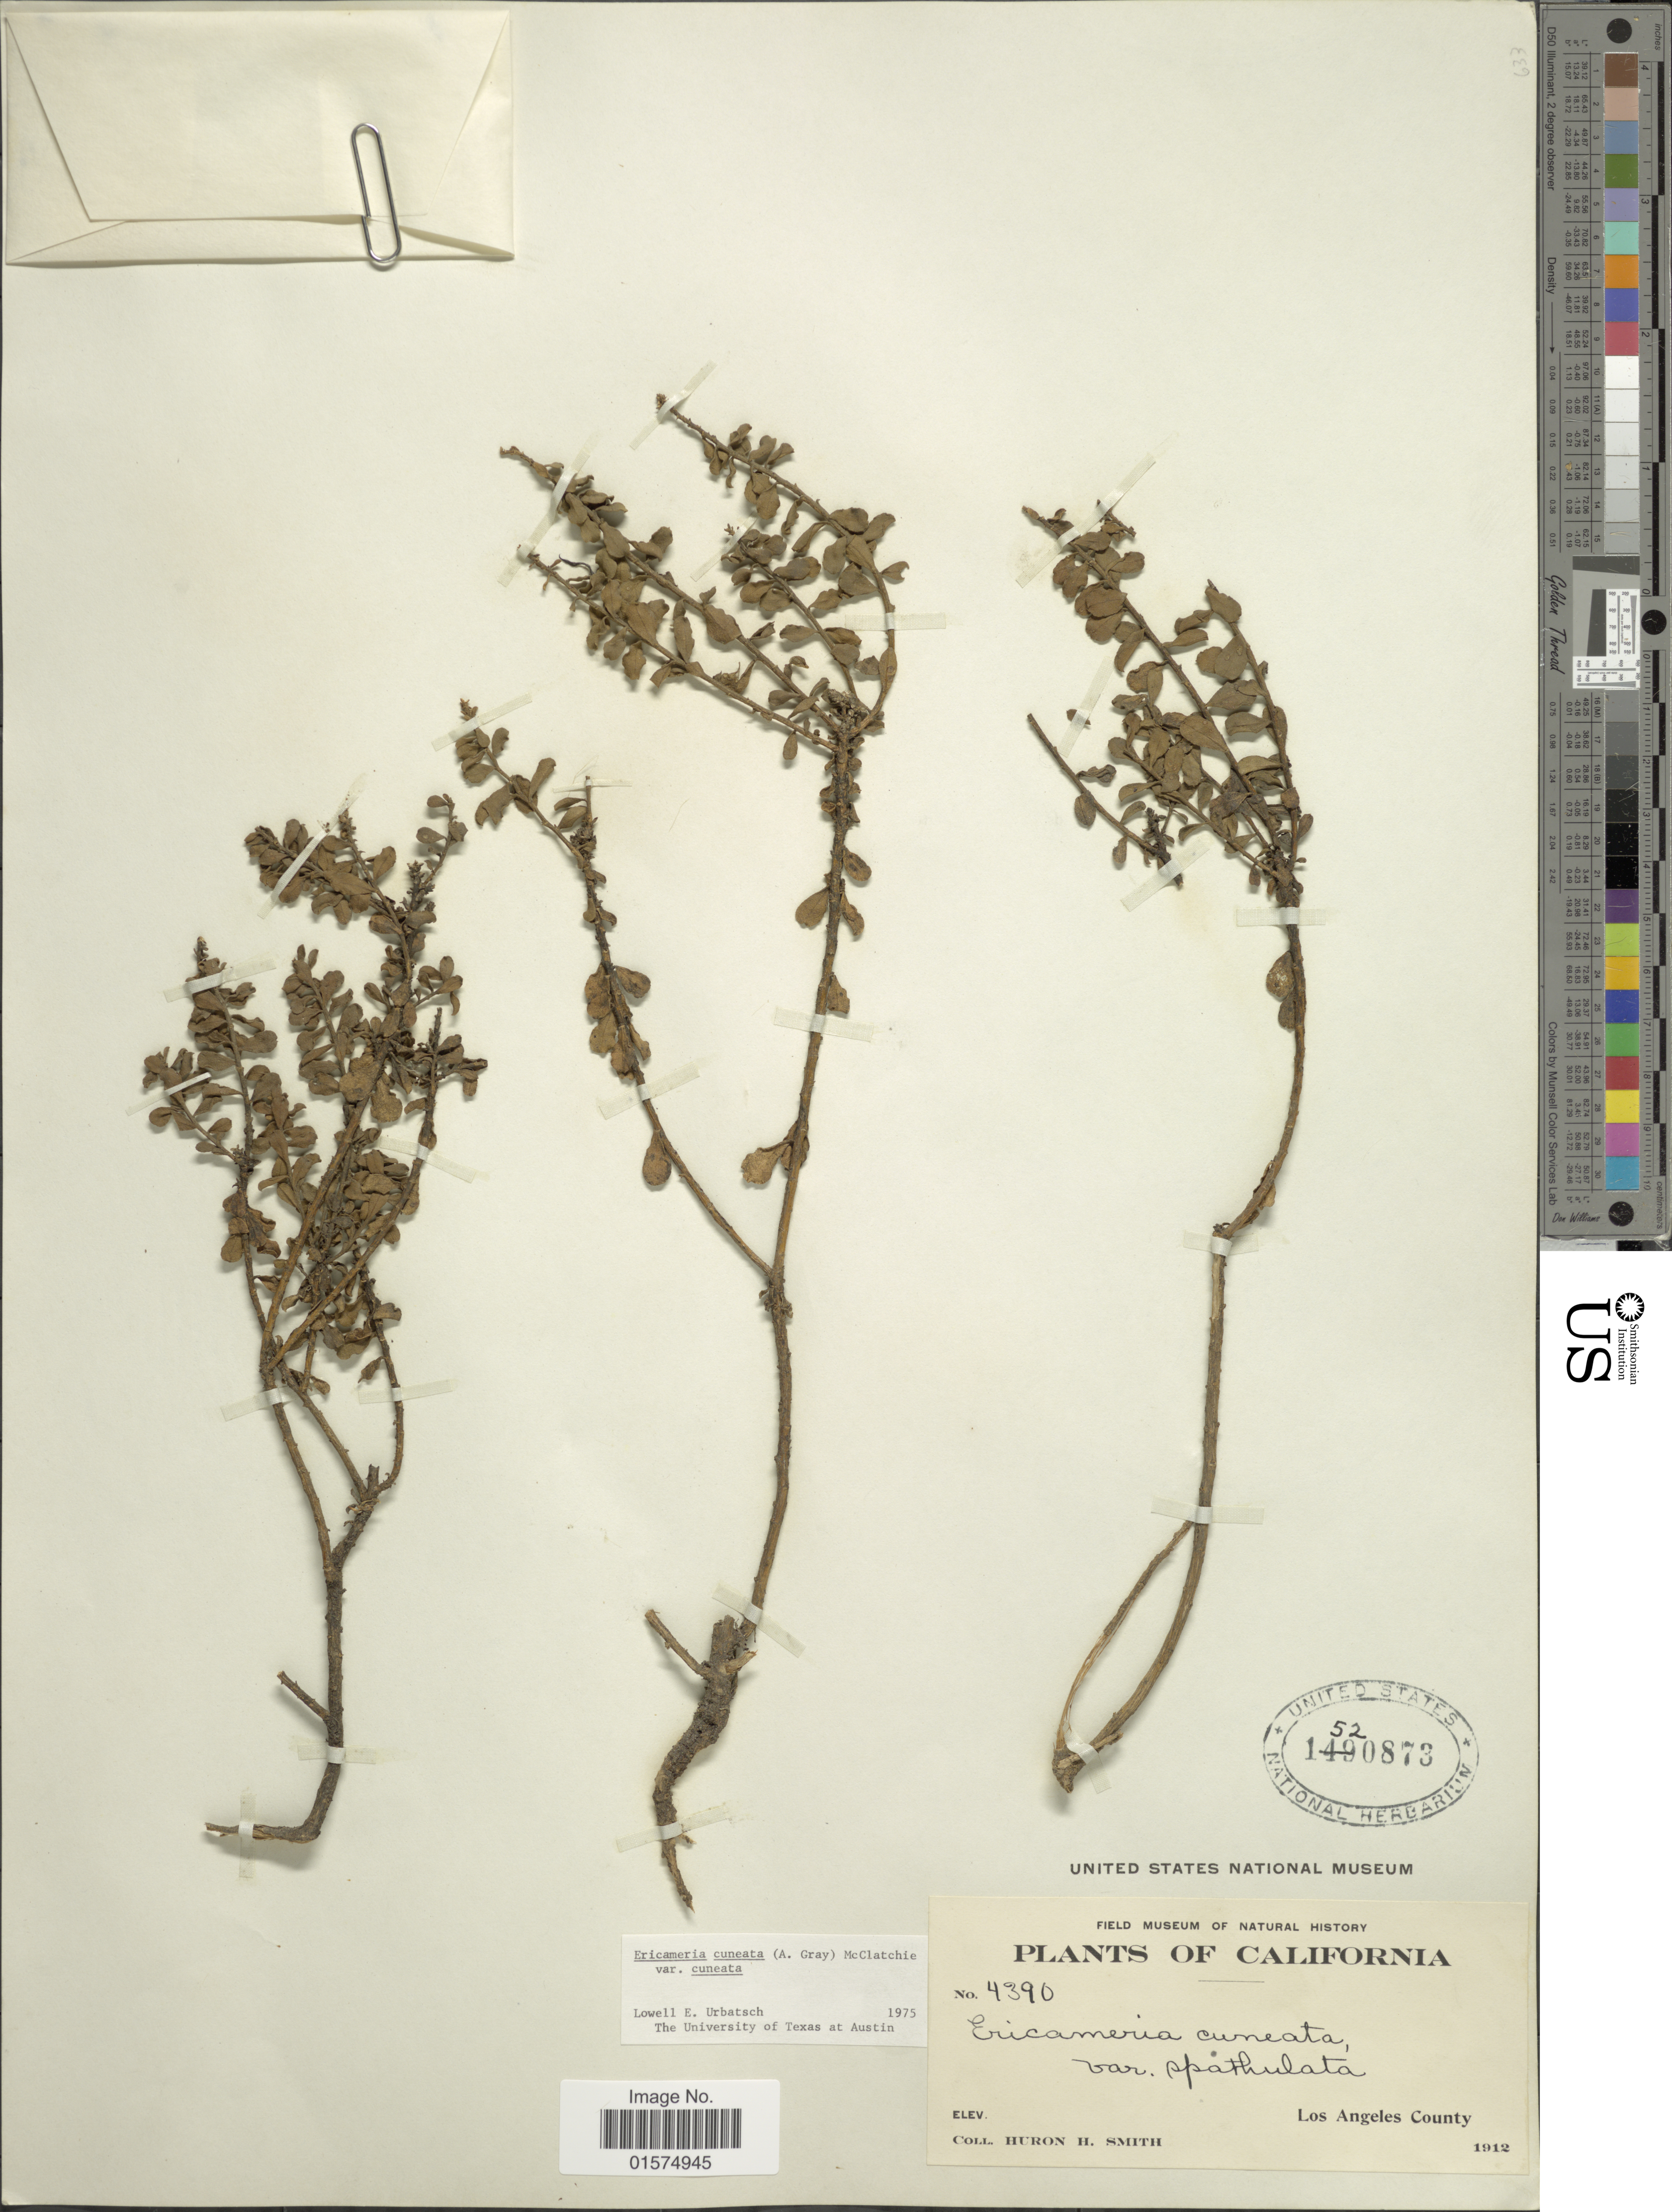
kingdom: Plantae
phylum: Tracheophyta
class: Magnoliopsida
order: Asterales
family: Asteraceae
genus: Ericameria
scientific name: Ericameria cuneata var. cuneata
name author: (A. Gray) McClatchie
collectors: Huron H. Smith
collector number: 4390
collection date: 1912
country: United States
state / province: California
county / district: Los Angeles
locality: Los Angeles County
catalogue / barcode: US 1520873